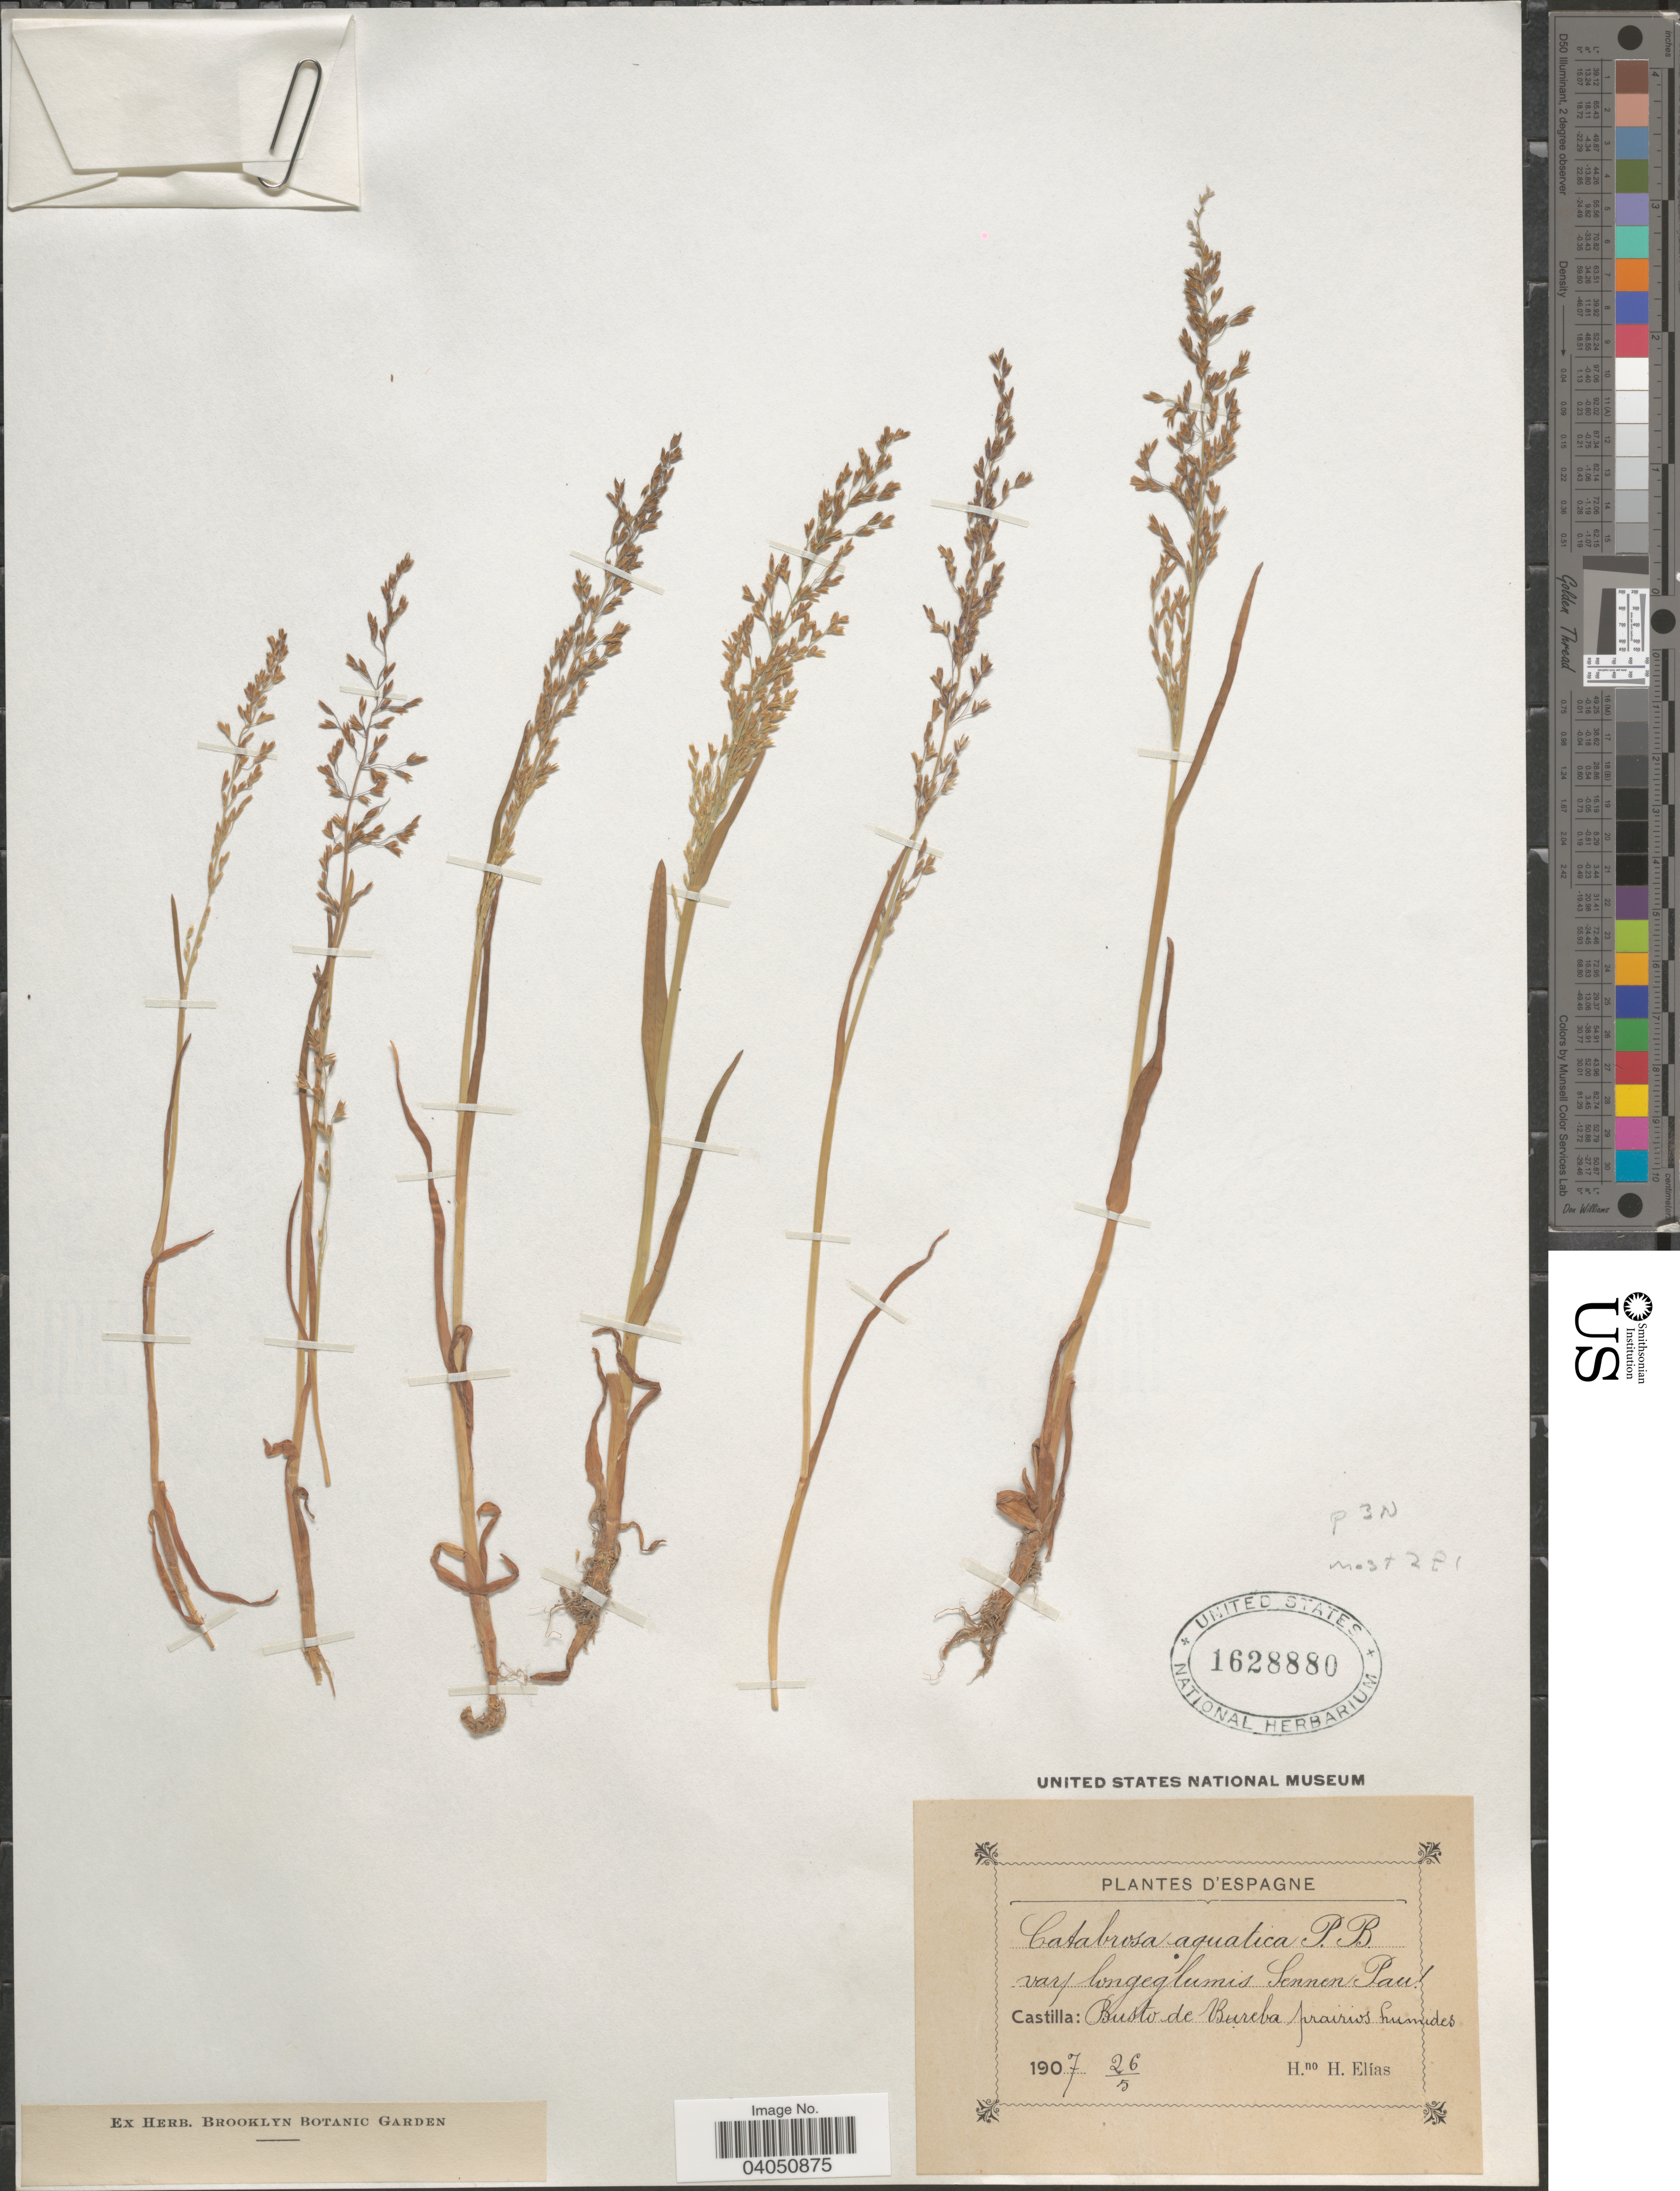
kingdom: Plantae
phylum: Tracheophyta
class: Liliopsida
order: Poales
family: Poaceae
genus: Catabrosa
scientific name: Catabrosa aquatica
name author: (L.) P. Beauv.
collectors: Bro. Elias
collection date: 1907-05-26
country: Spain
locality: Espagne. Castilla: Busto de Bureba prairios humides.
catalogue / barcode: US 1628880